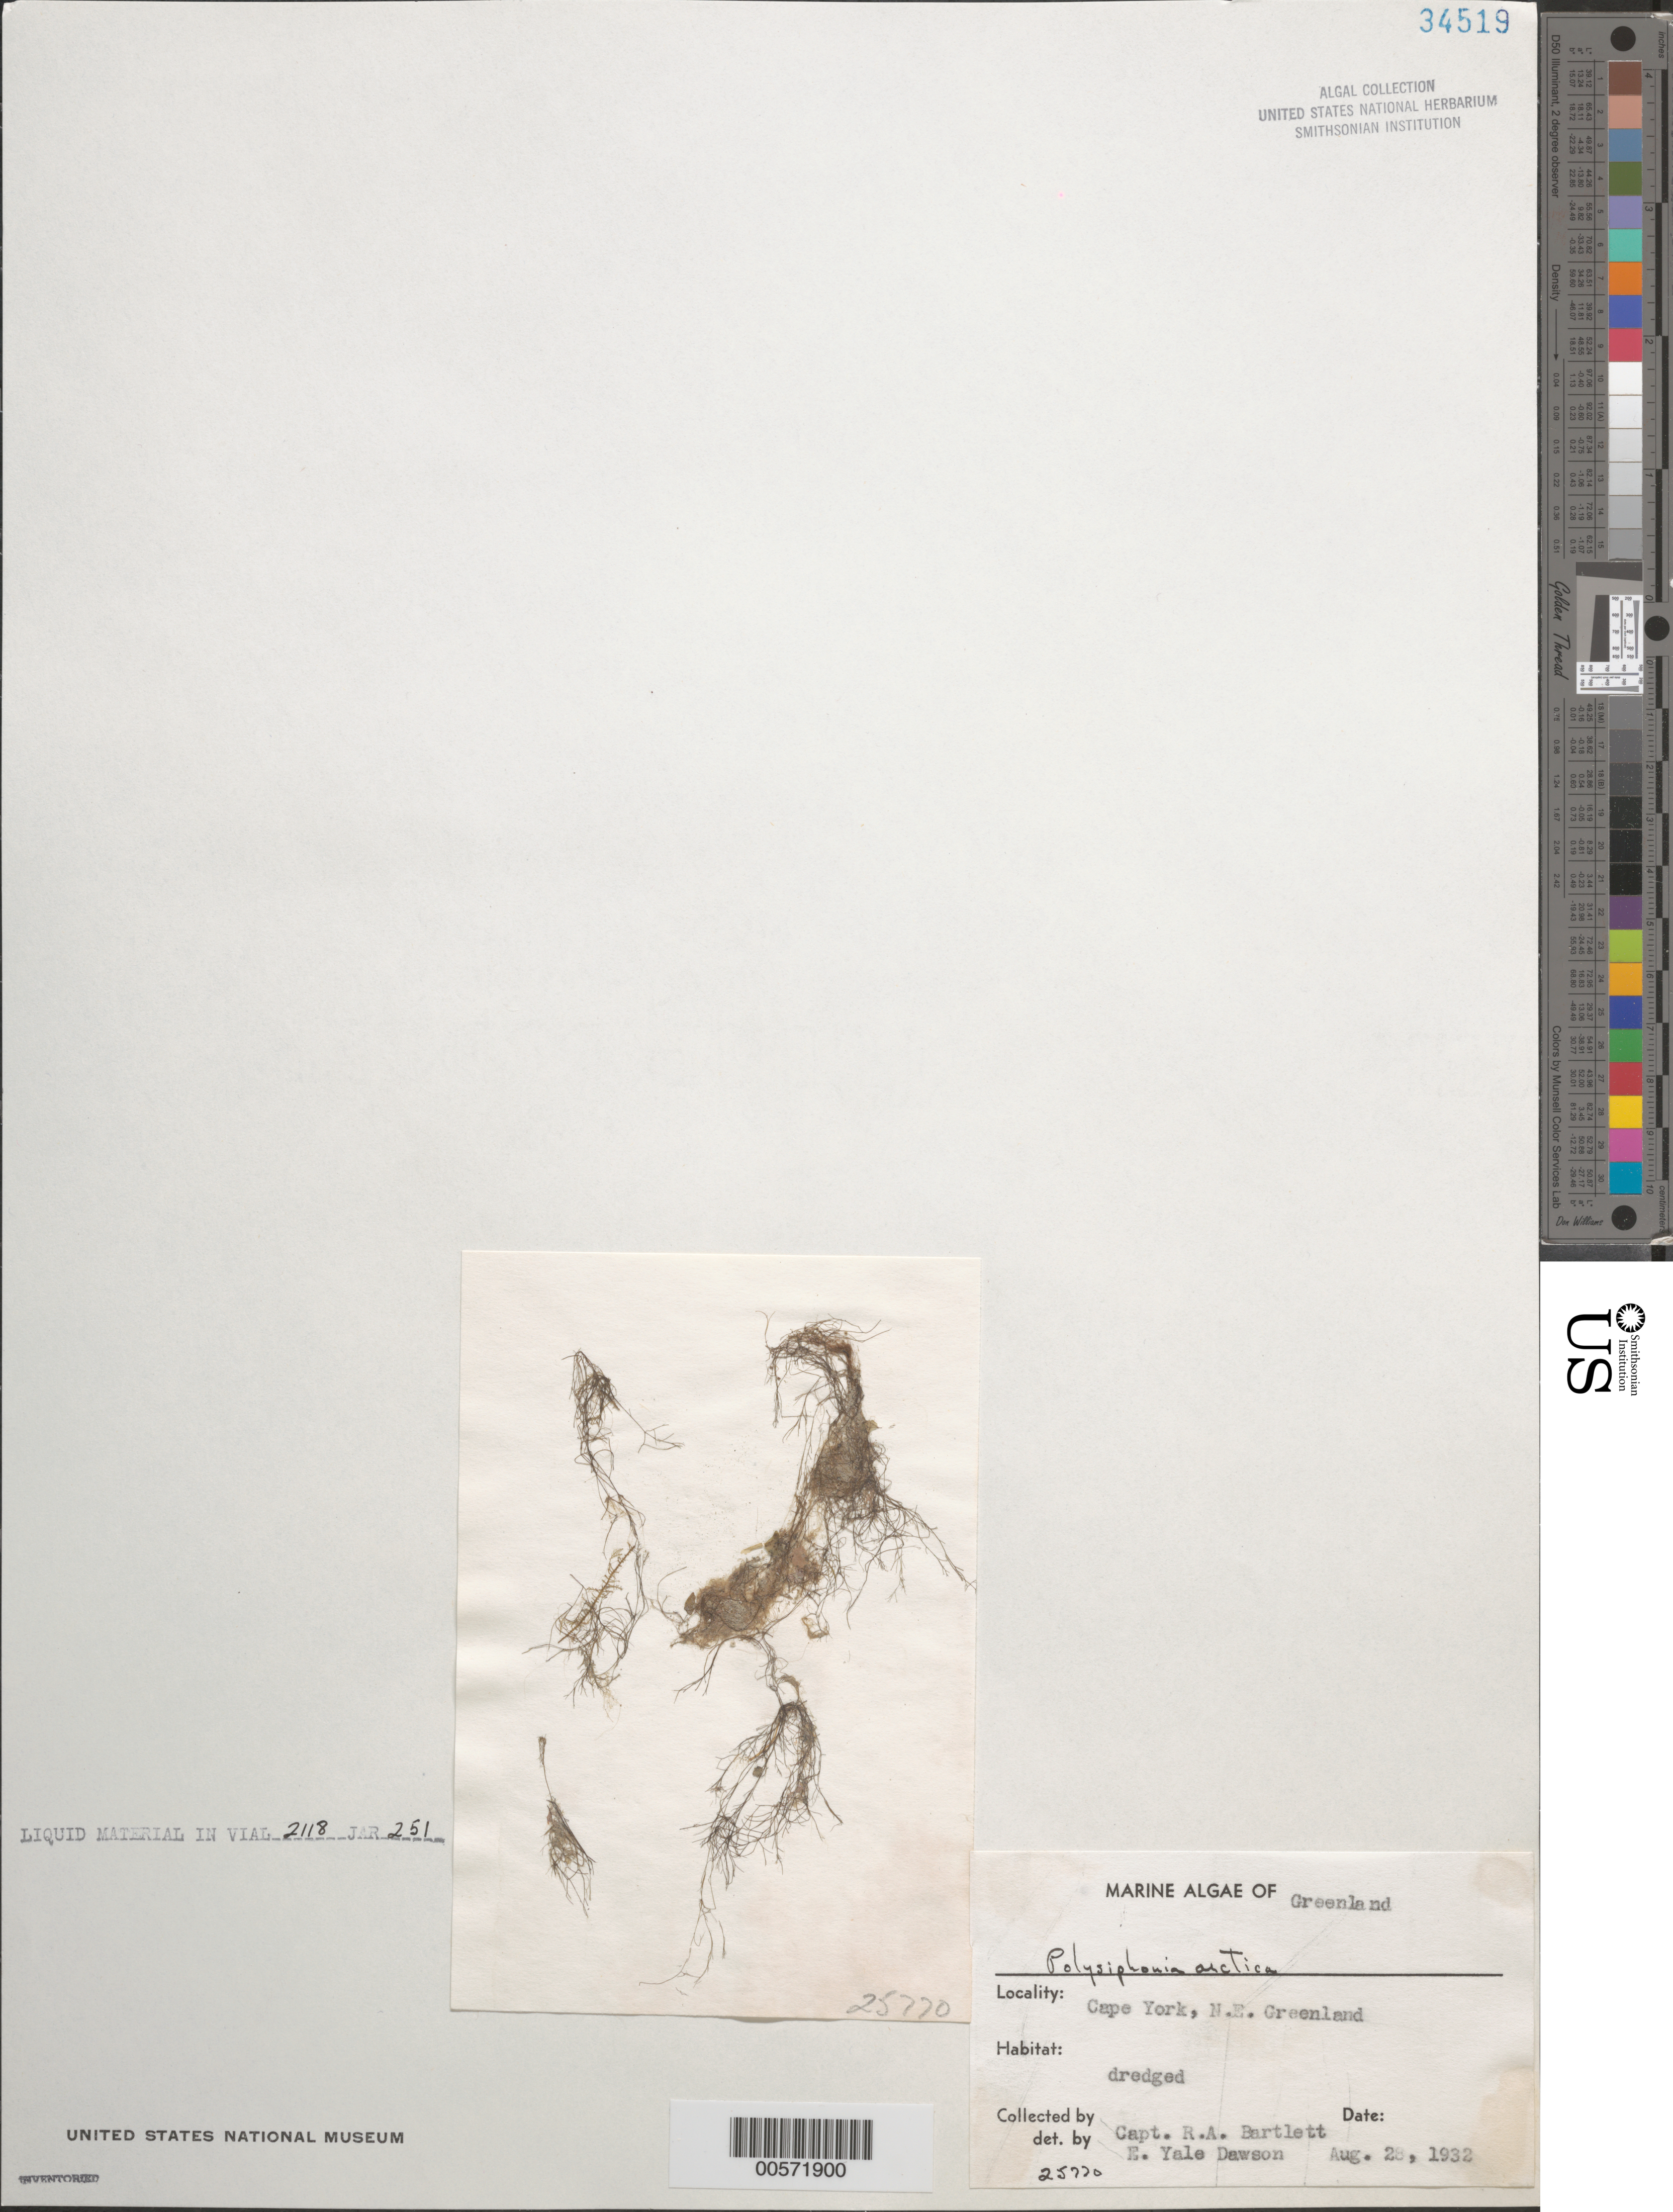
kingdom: Plantae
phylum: Rhodophyta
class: Florideophyceae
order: Ceramiales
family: Rhodomelaceae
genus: Savoiea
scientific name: Savoiea arctica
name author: (J. Agardh) M.J. Wynne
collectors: R. A. Bartlett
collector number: EYD 25770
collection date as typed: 28 Aug 1932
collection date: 1932-08-28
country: Greenland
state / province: Nordgronland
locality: Cape york, hayes peninsula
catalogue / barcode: US 34519